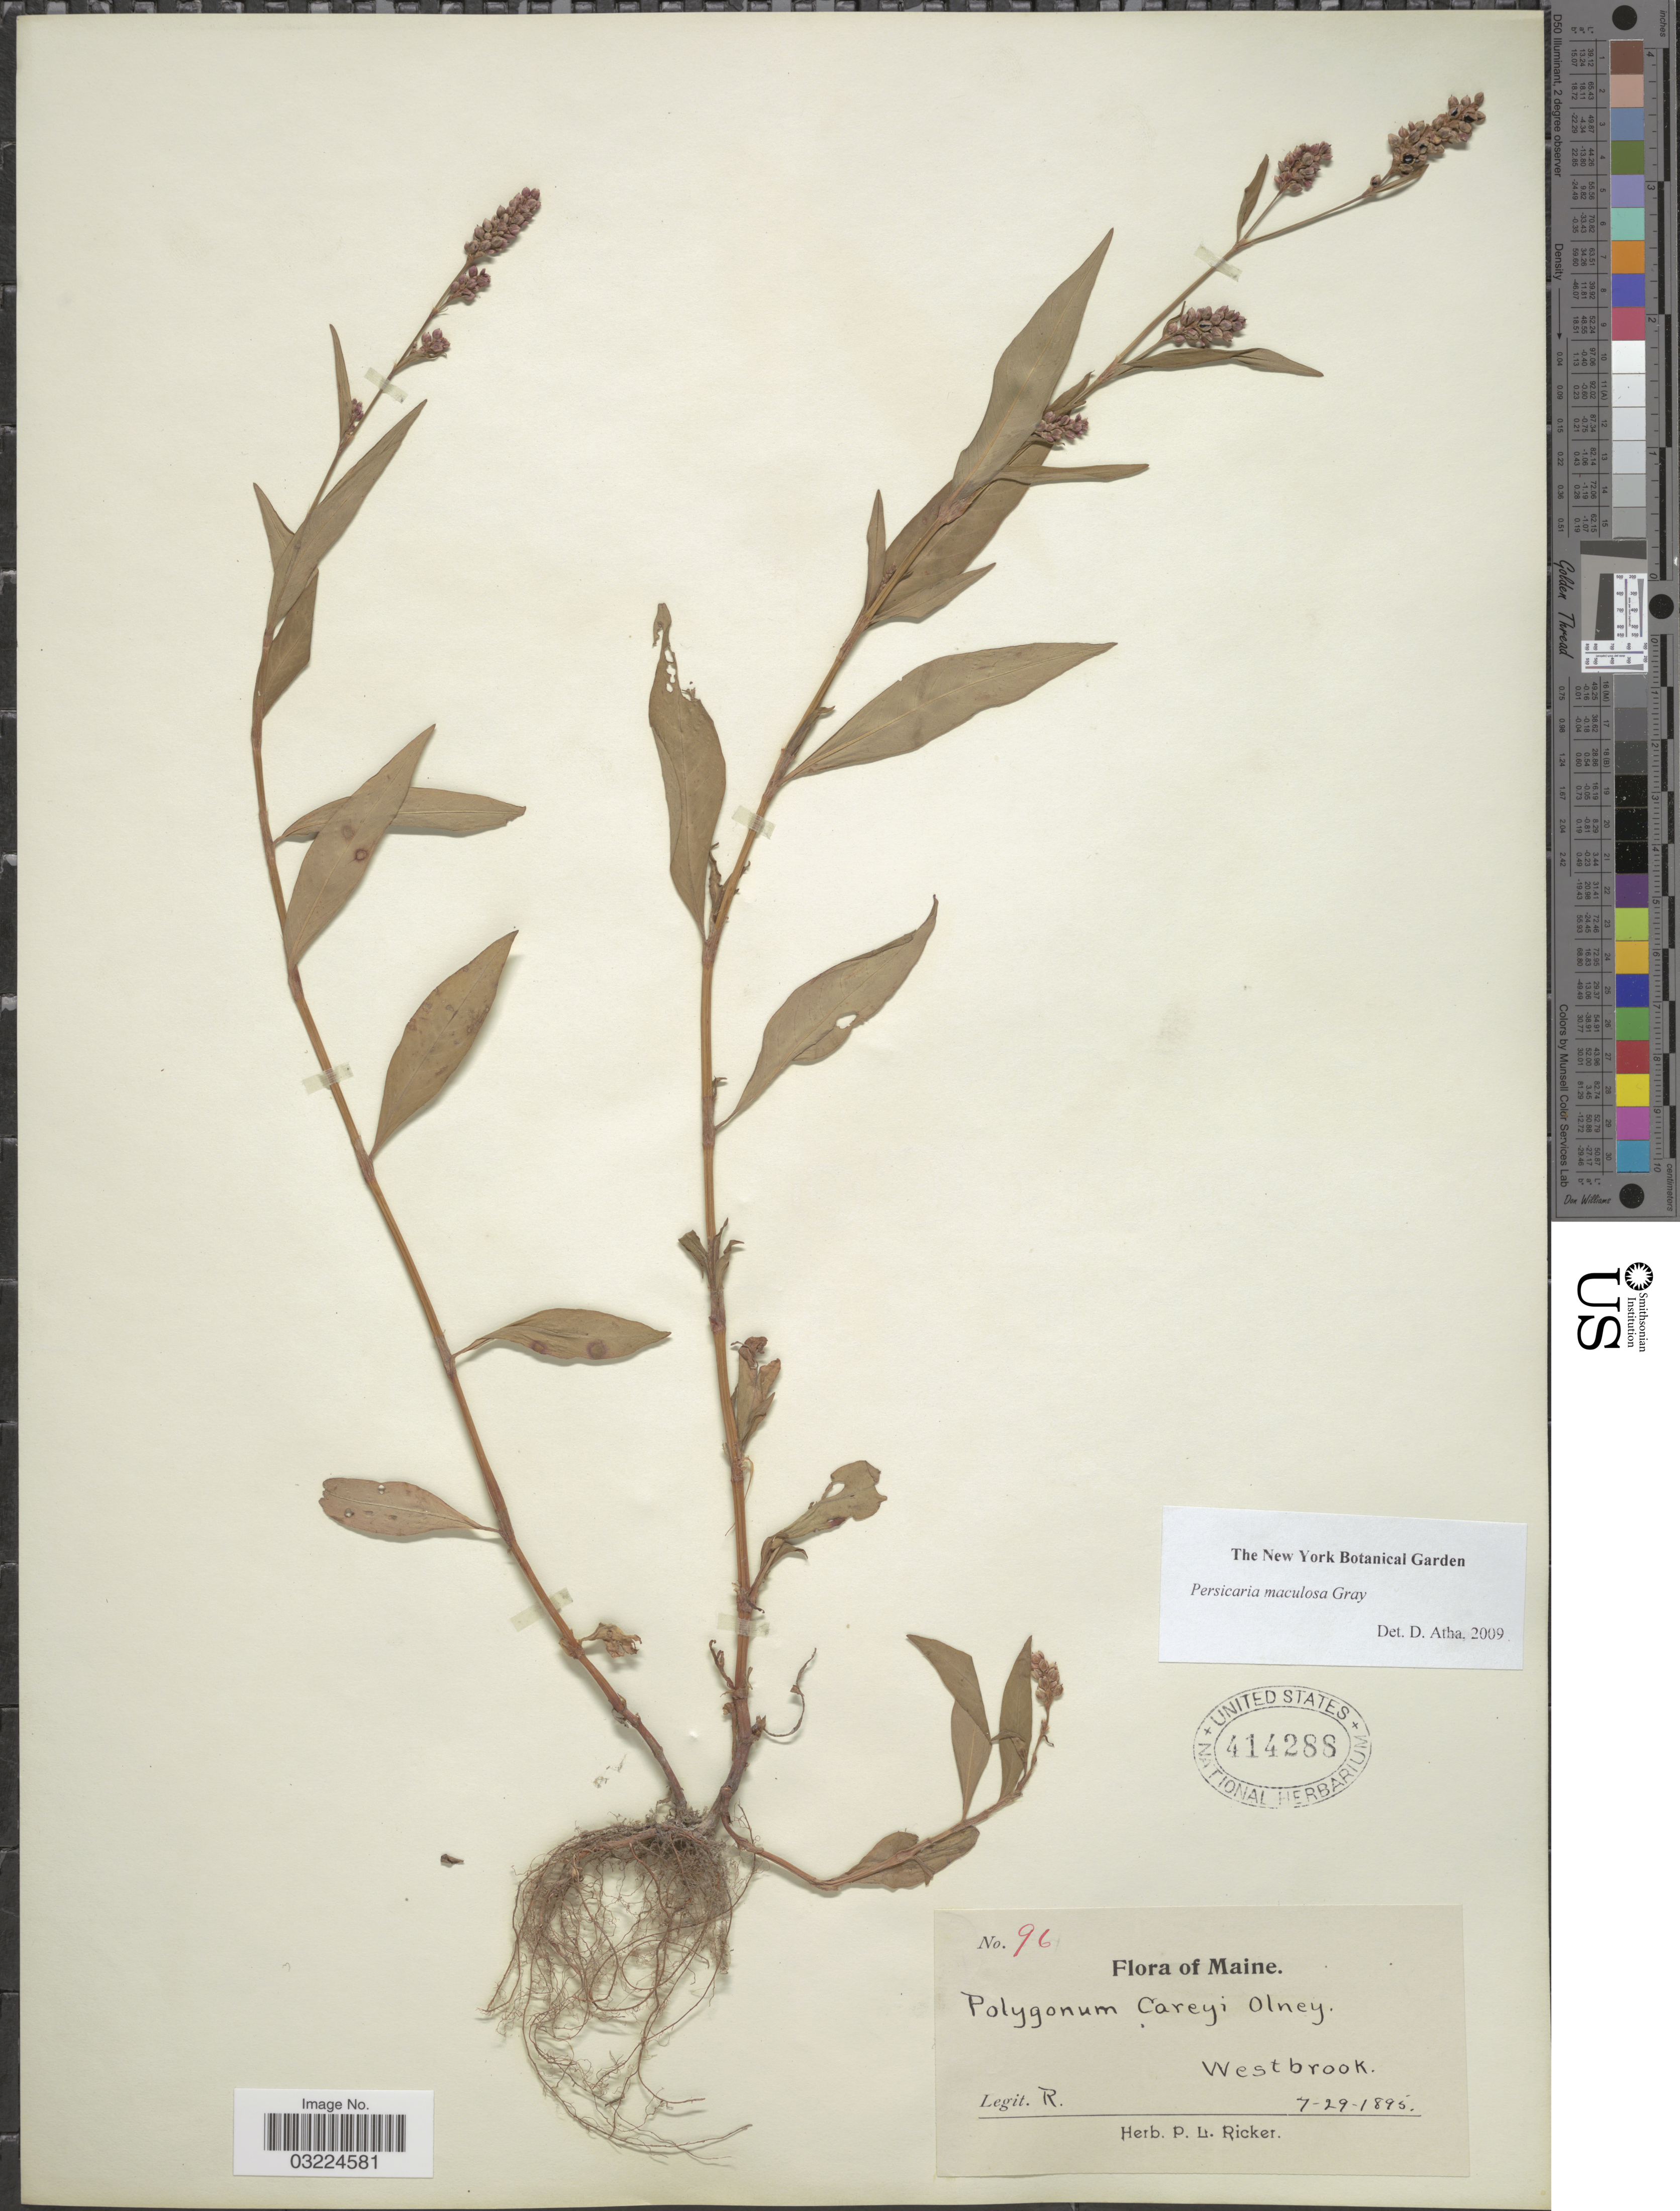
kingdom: Plantae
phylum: Tracheophyta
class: Magnoliopsida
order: Caryophyllales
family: Polygonaceae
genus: Persicaria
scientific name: Persicaria maculosa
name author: S.F. Gray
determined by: Atha, D. E.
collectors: P. Ricker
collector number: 96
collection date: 1895-07-29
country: United States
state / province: Maine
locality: Westbrook.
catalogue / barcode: US 414288